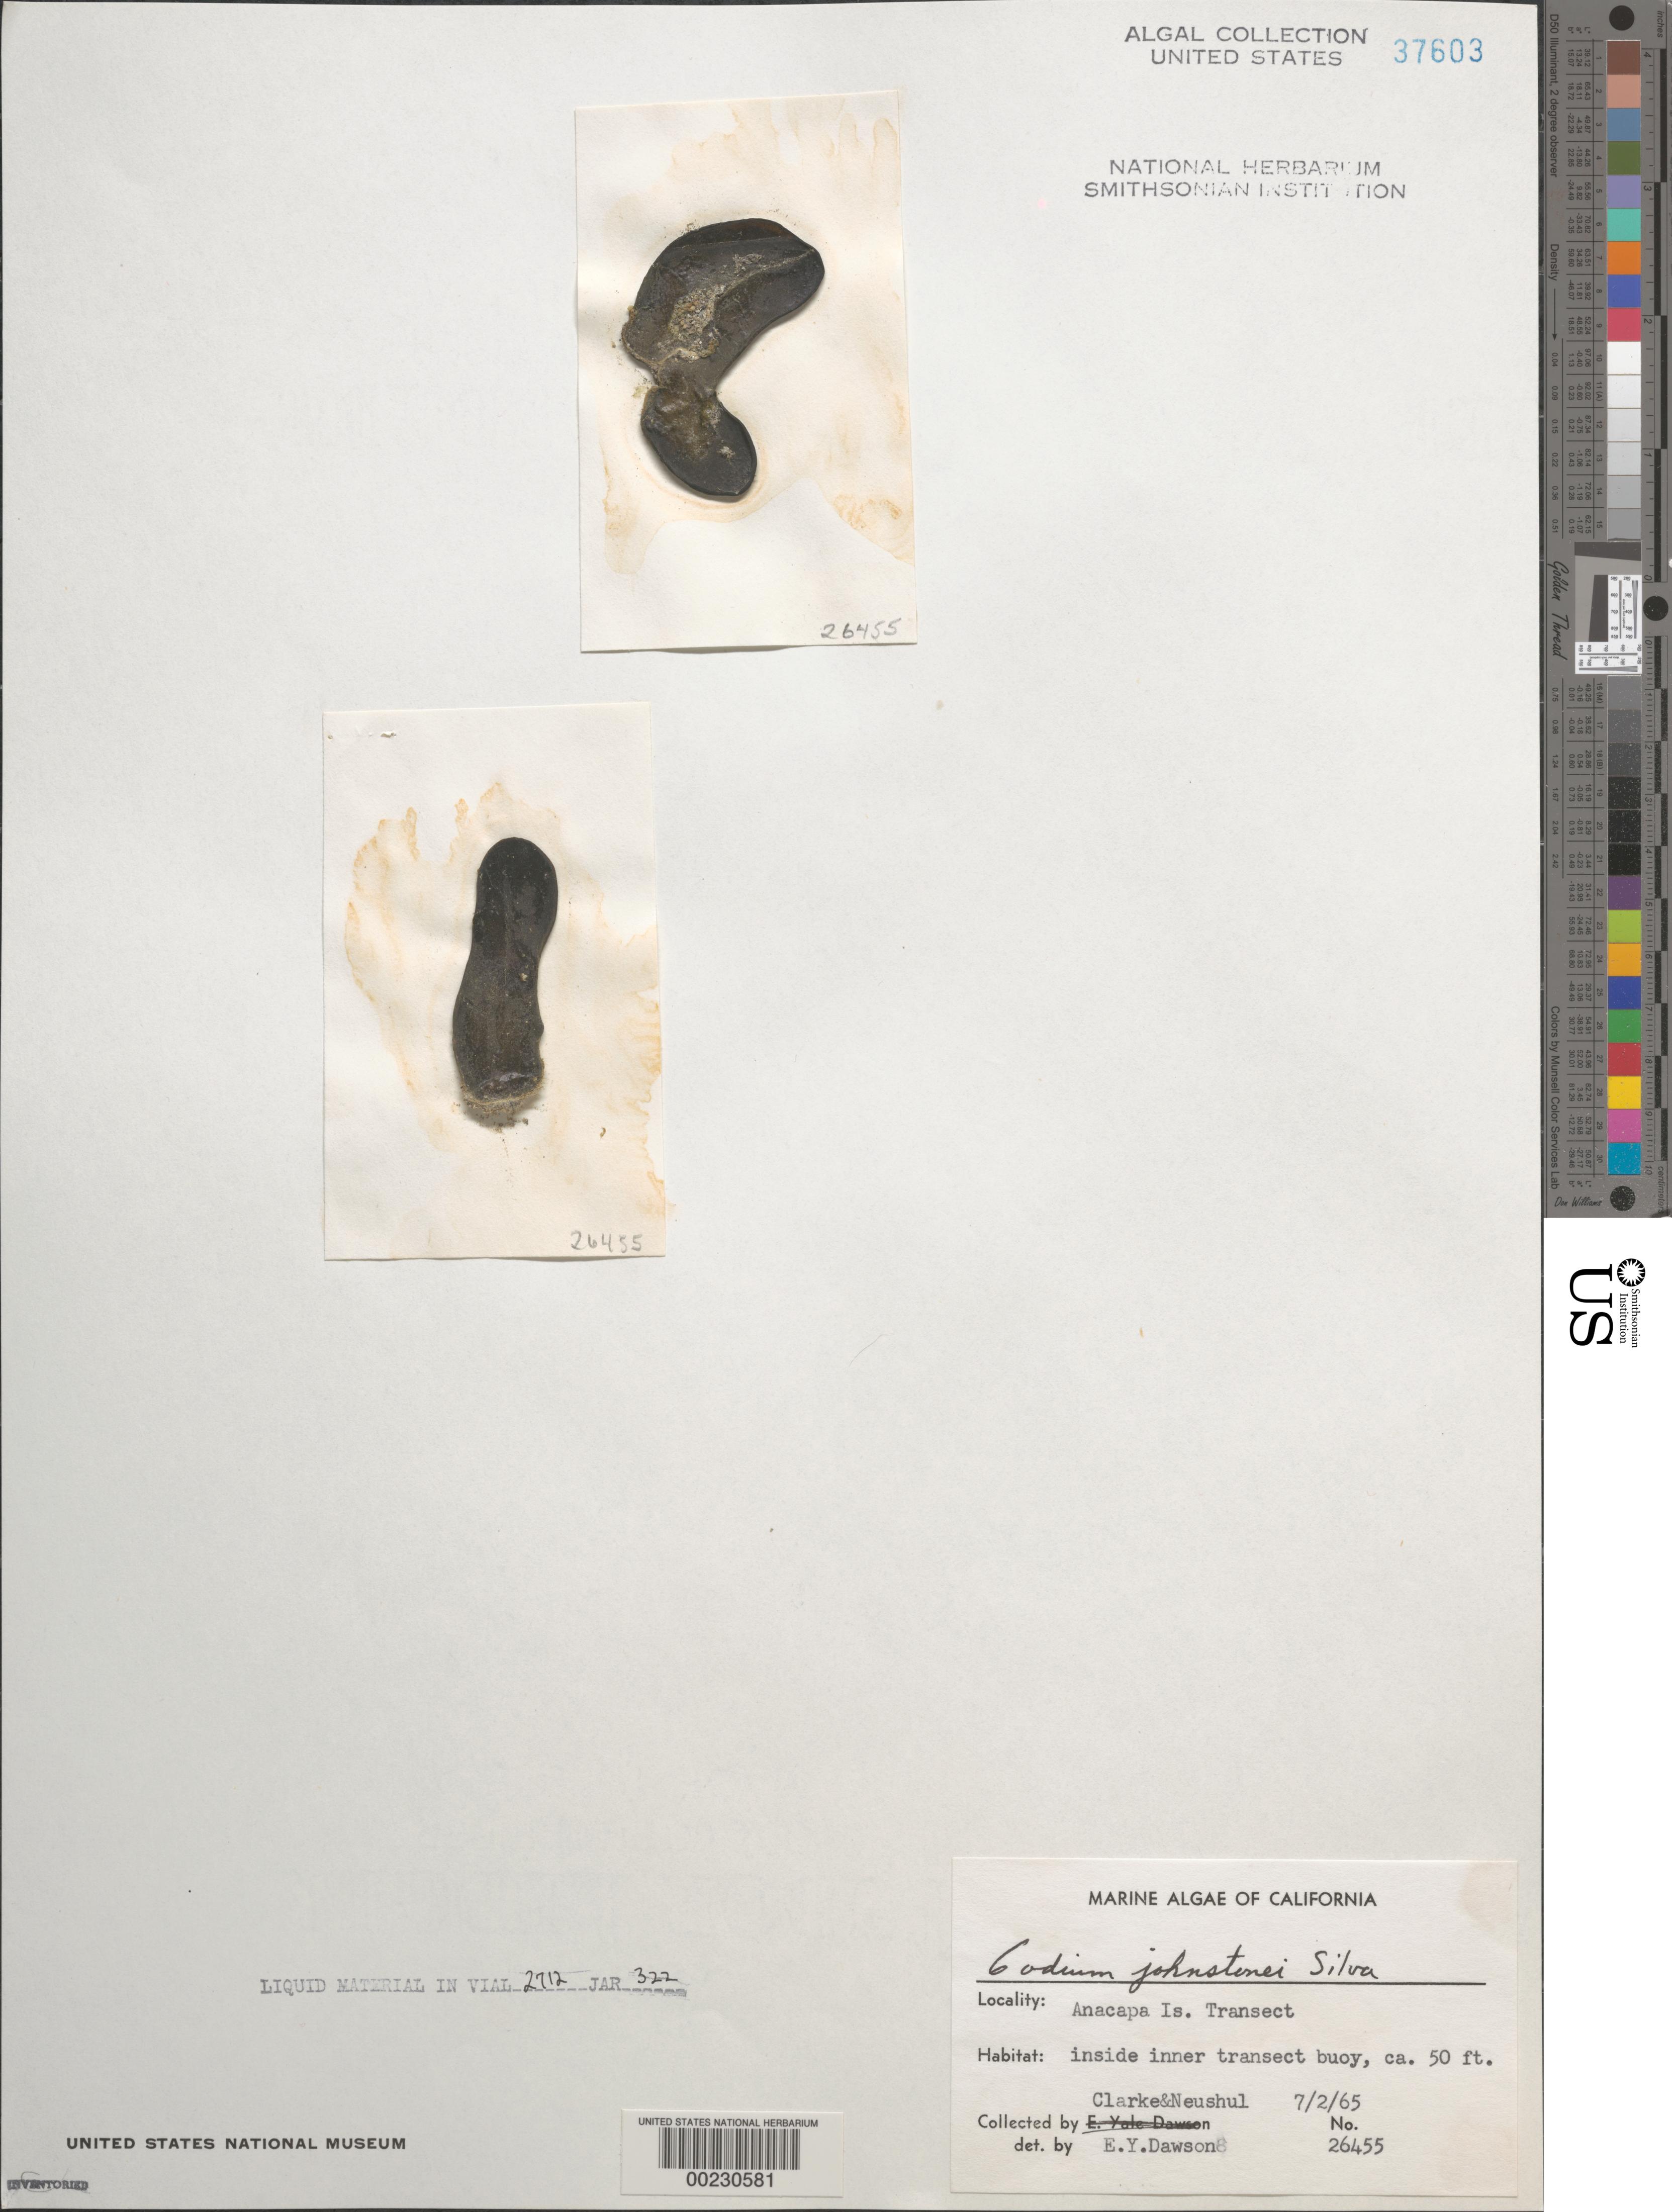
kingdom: Plantae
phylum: Chlorophyta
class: Ulvophyceae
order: Bryopsidales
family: Codiaceae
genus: Codium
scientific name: Codium johnstonei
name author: P.C. Silva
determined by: Dawson, E. Y.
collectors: W. Clarke & M. Neushul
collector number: EYD 26455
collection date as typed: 02 Jul 1965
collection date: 1965-07-02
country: United States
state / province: California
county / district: Ventura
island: Anacapa Island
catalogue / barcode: US 37603